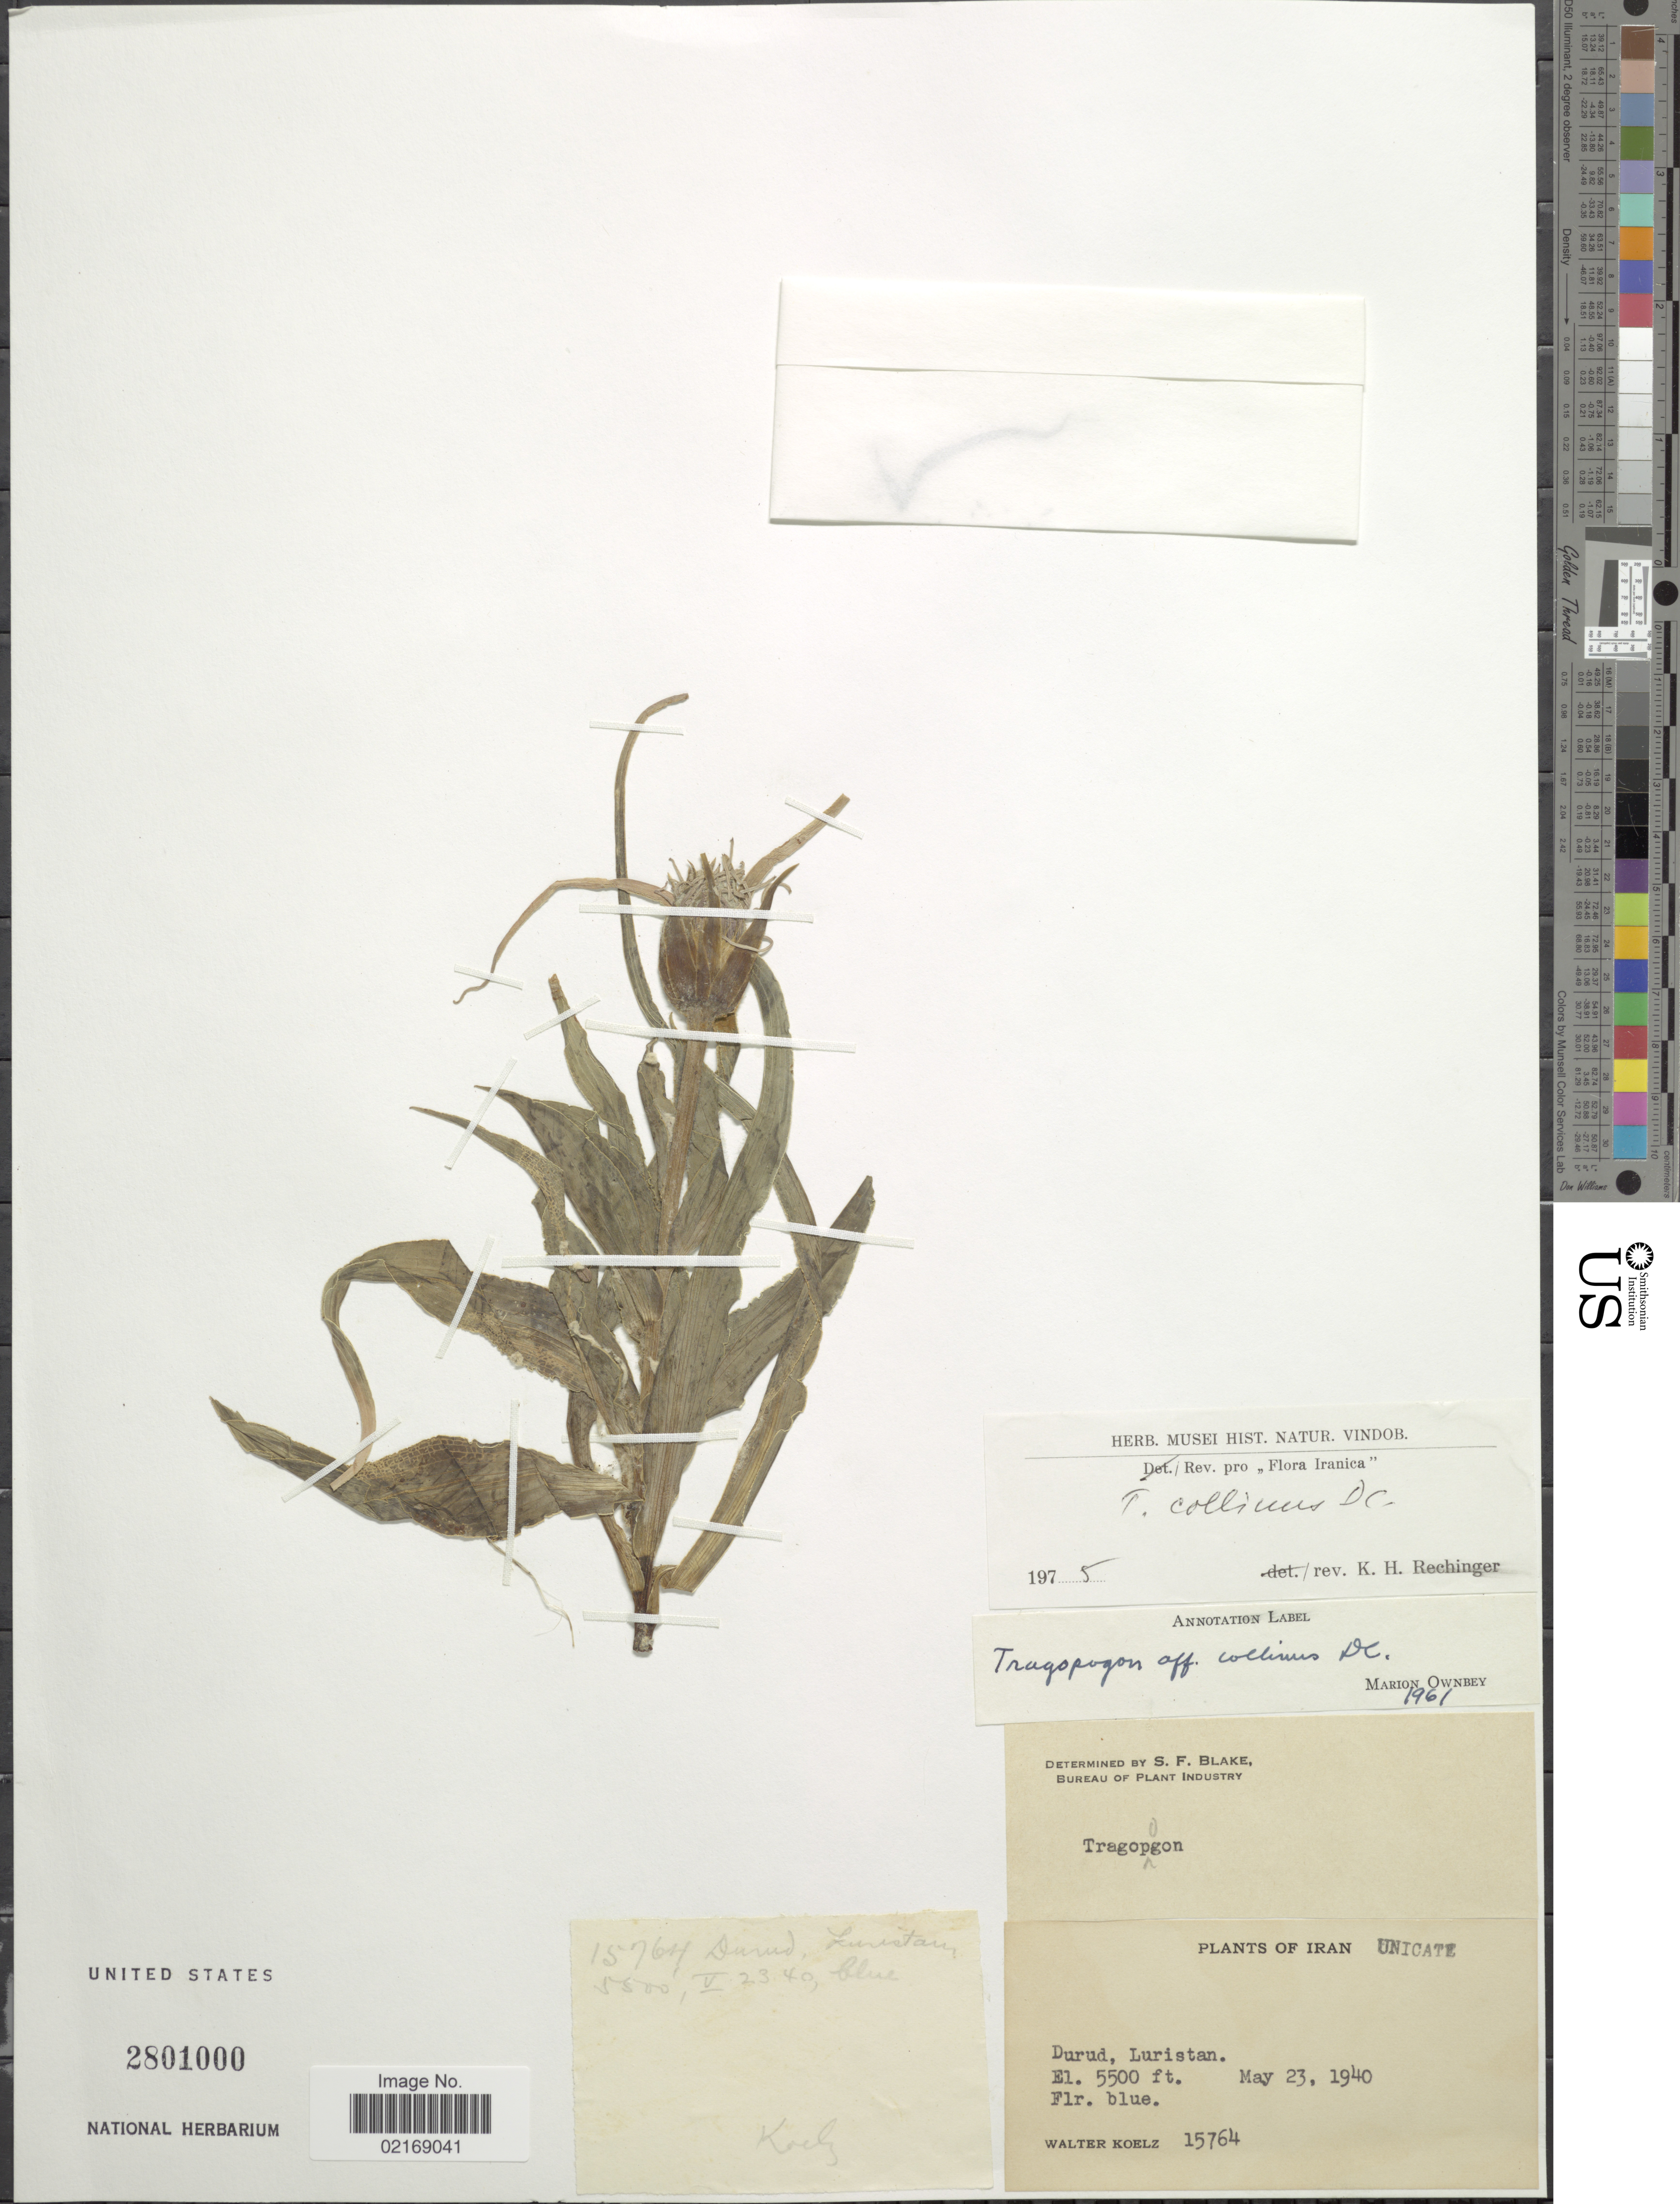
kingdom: Plantae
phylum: Tracheophyta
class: Magnoliopsida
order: Asterales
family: Asteraceae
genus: Tragopogon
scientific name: Tragopogon collinus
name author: DC.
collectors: W. N. Koelz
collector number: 15764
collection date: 1940-05-23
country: Iran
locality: Durud, Luristan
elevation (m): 1676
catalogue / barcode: US 2801000